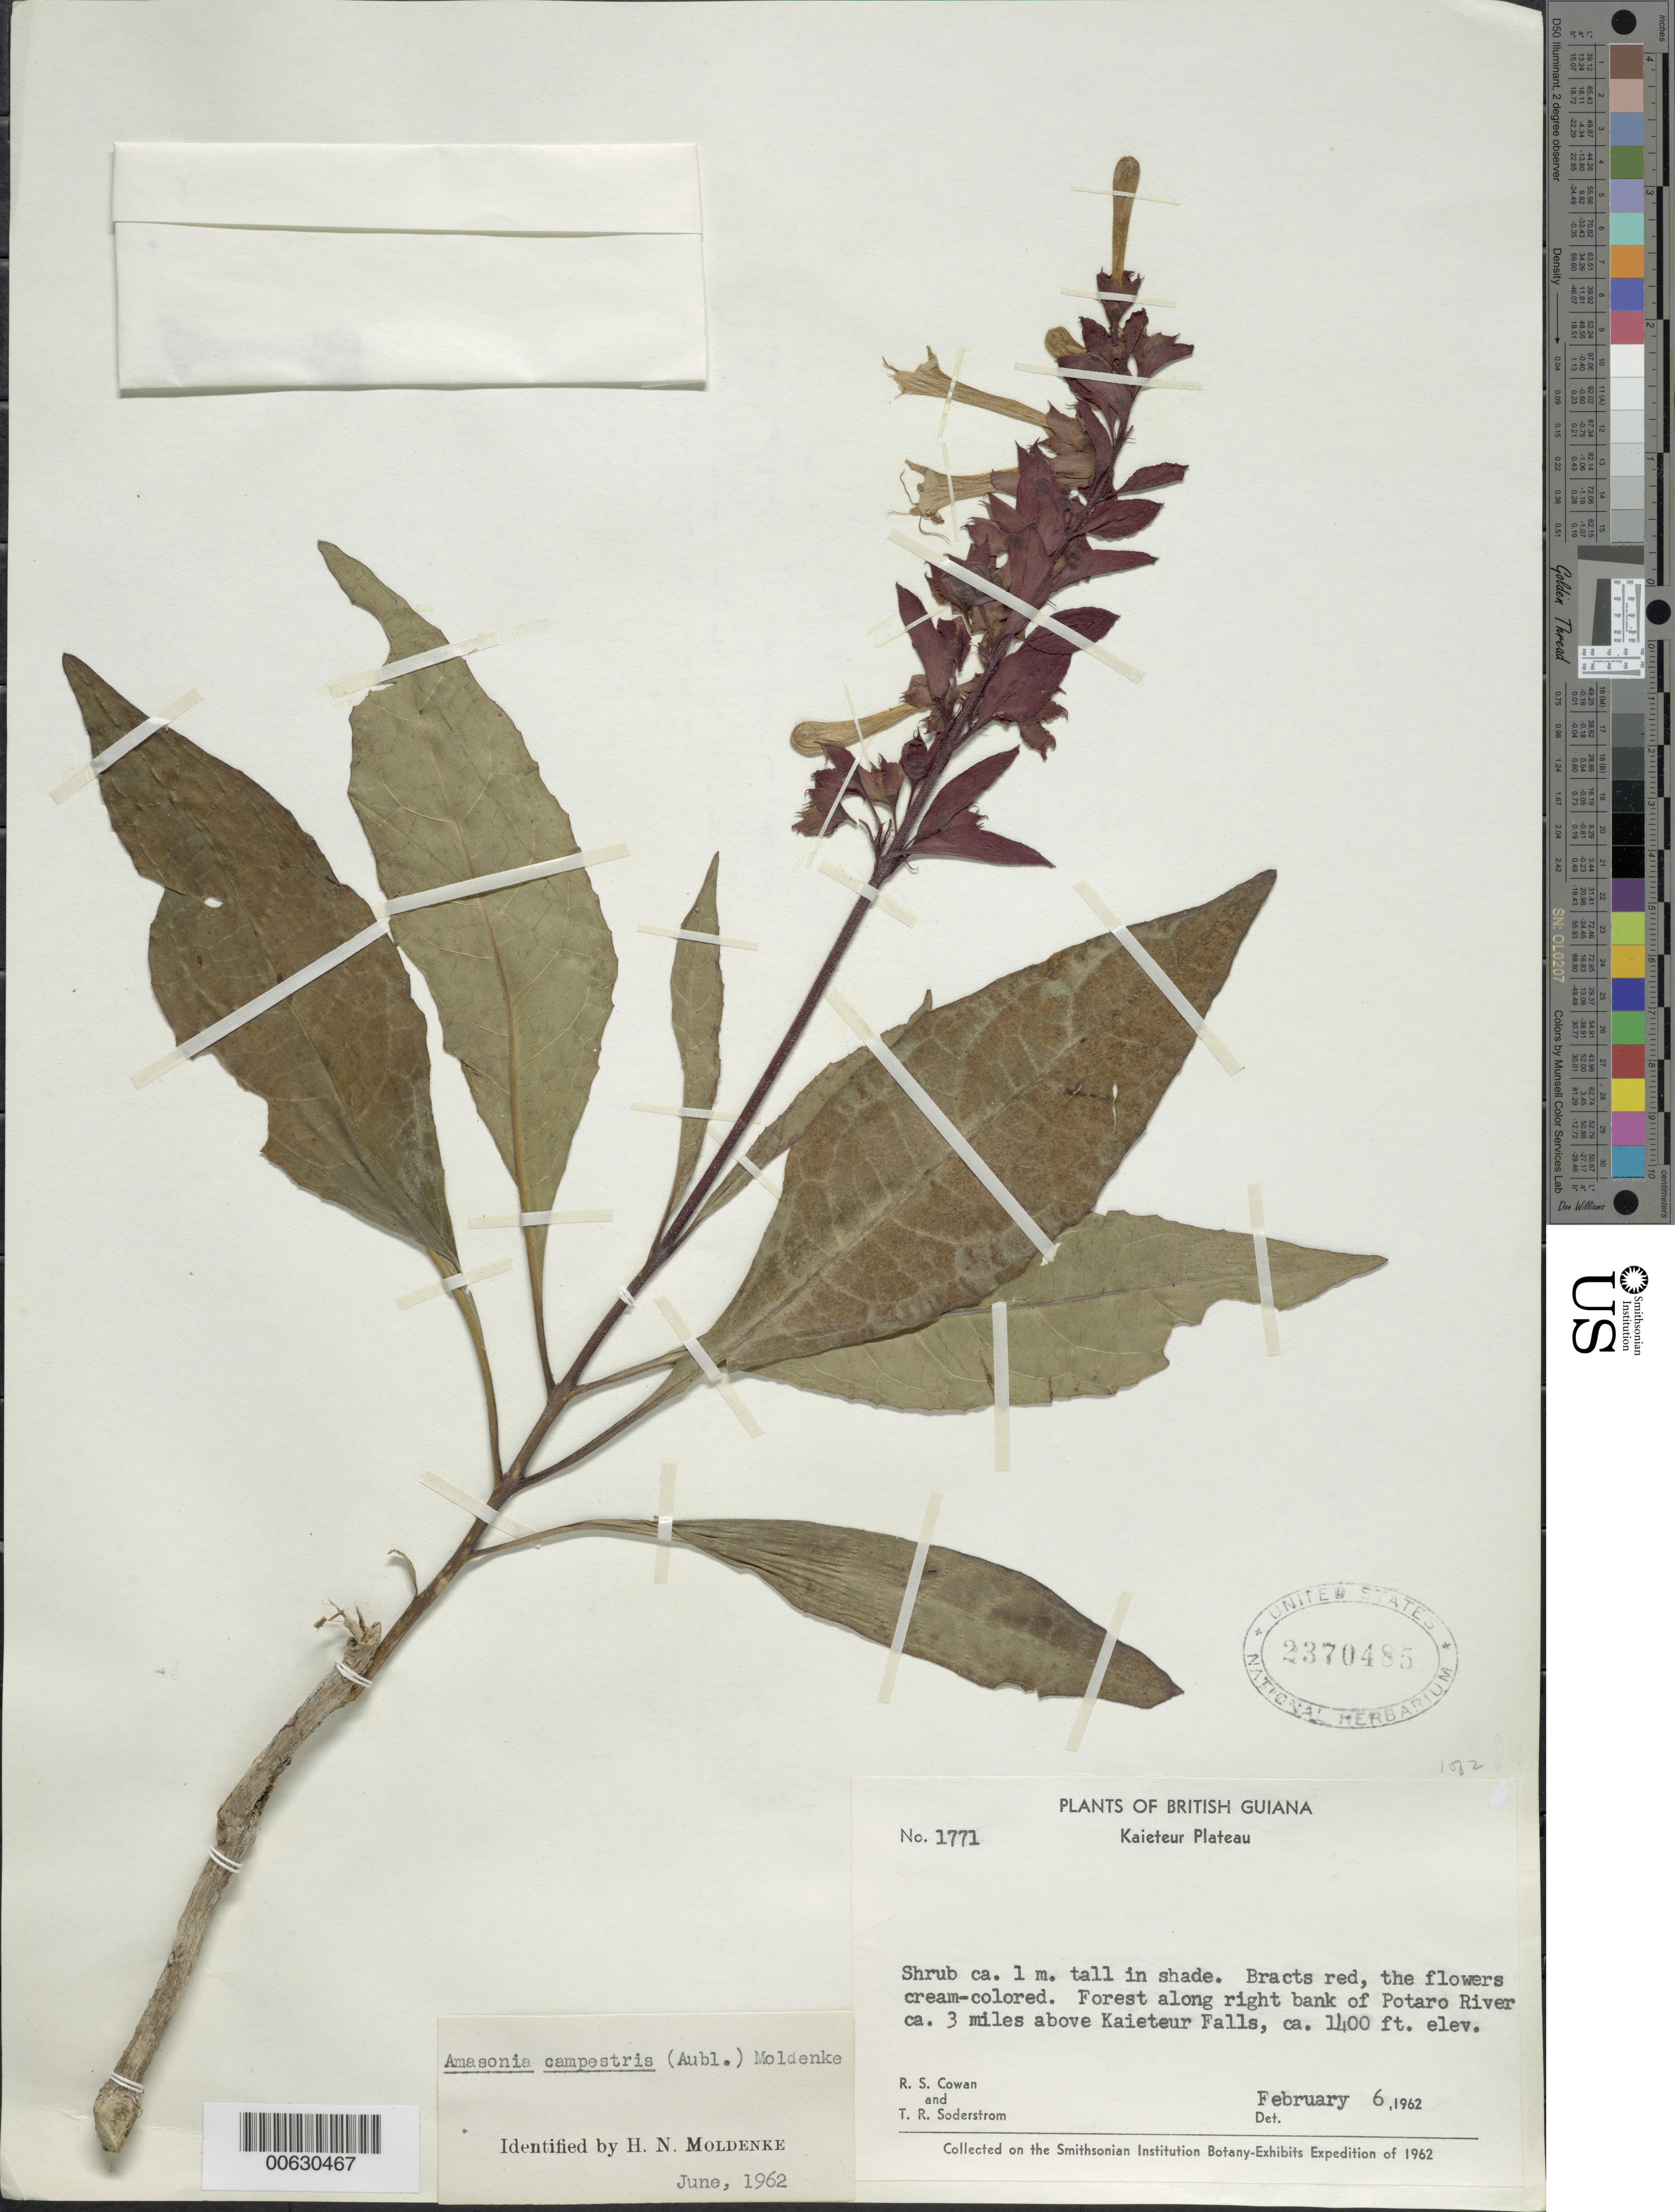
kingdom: Plantae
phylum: Tracheophyta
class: Magnoliopsida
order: Lamiales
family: Lamiaceae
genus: Amasonia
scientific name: Amasonia campestris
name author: (Aubl.) Moldenke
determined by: Moldenke, H. N.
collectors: R. S. Cowan & T. R. Soderstrom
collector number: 1771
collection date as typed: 6-Feb-62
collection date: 1962-02-06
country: Guyana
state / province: Potaro-Siparuni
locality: Kaieteur Plateau, Potaro R., 3 mi. above Kaieteur Falls, along right bank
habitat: Forest; in shade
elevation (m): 427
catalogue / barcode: US 2370485